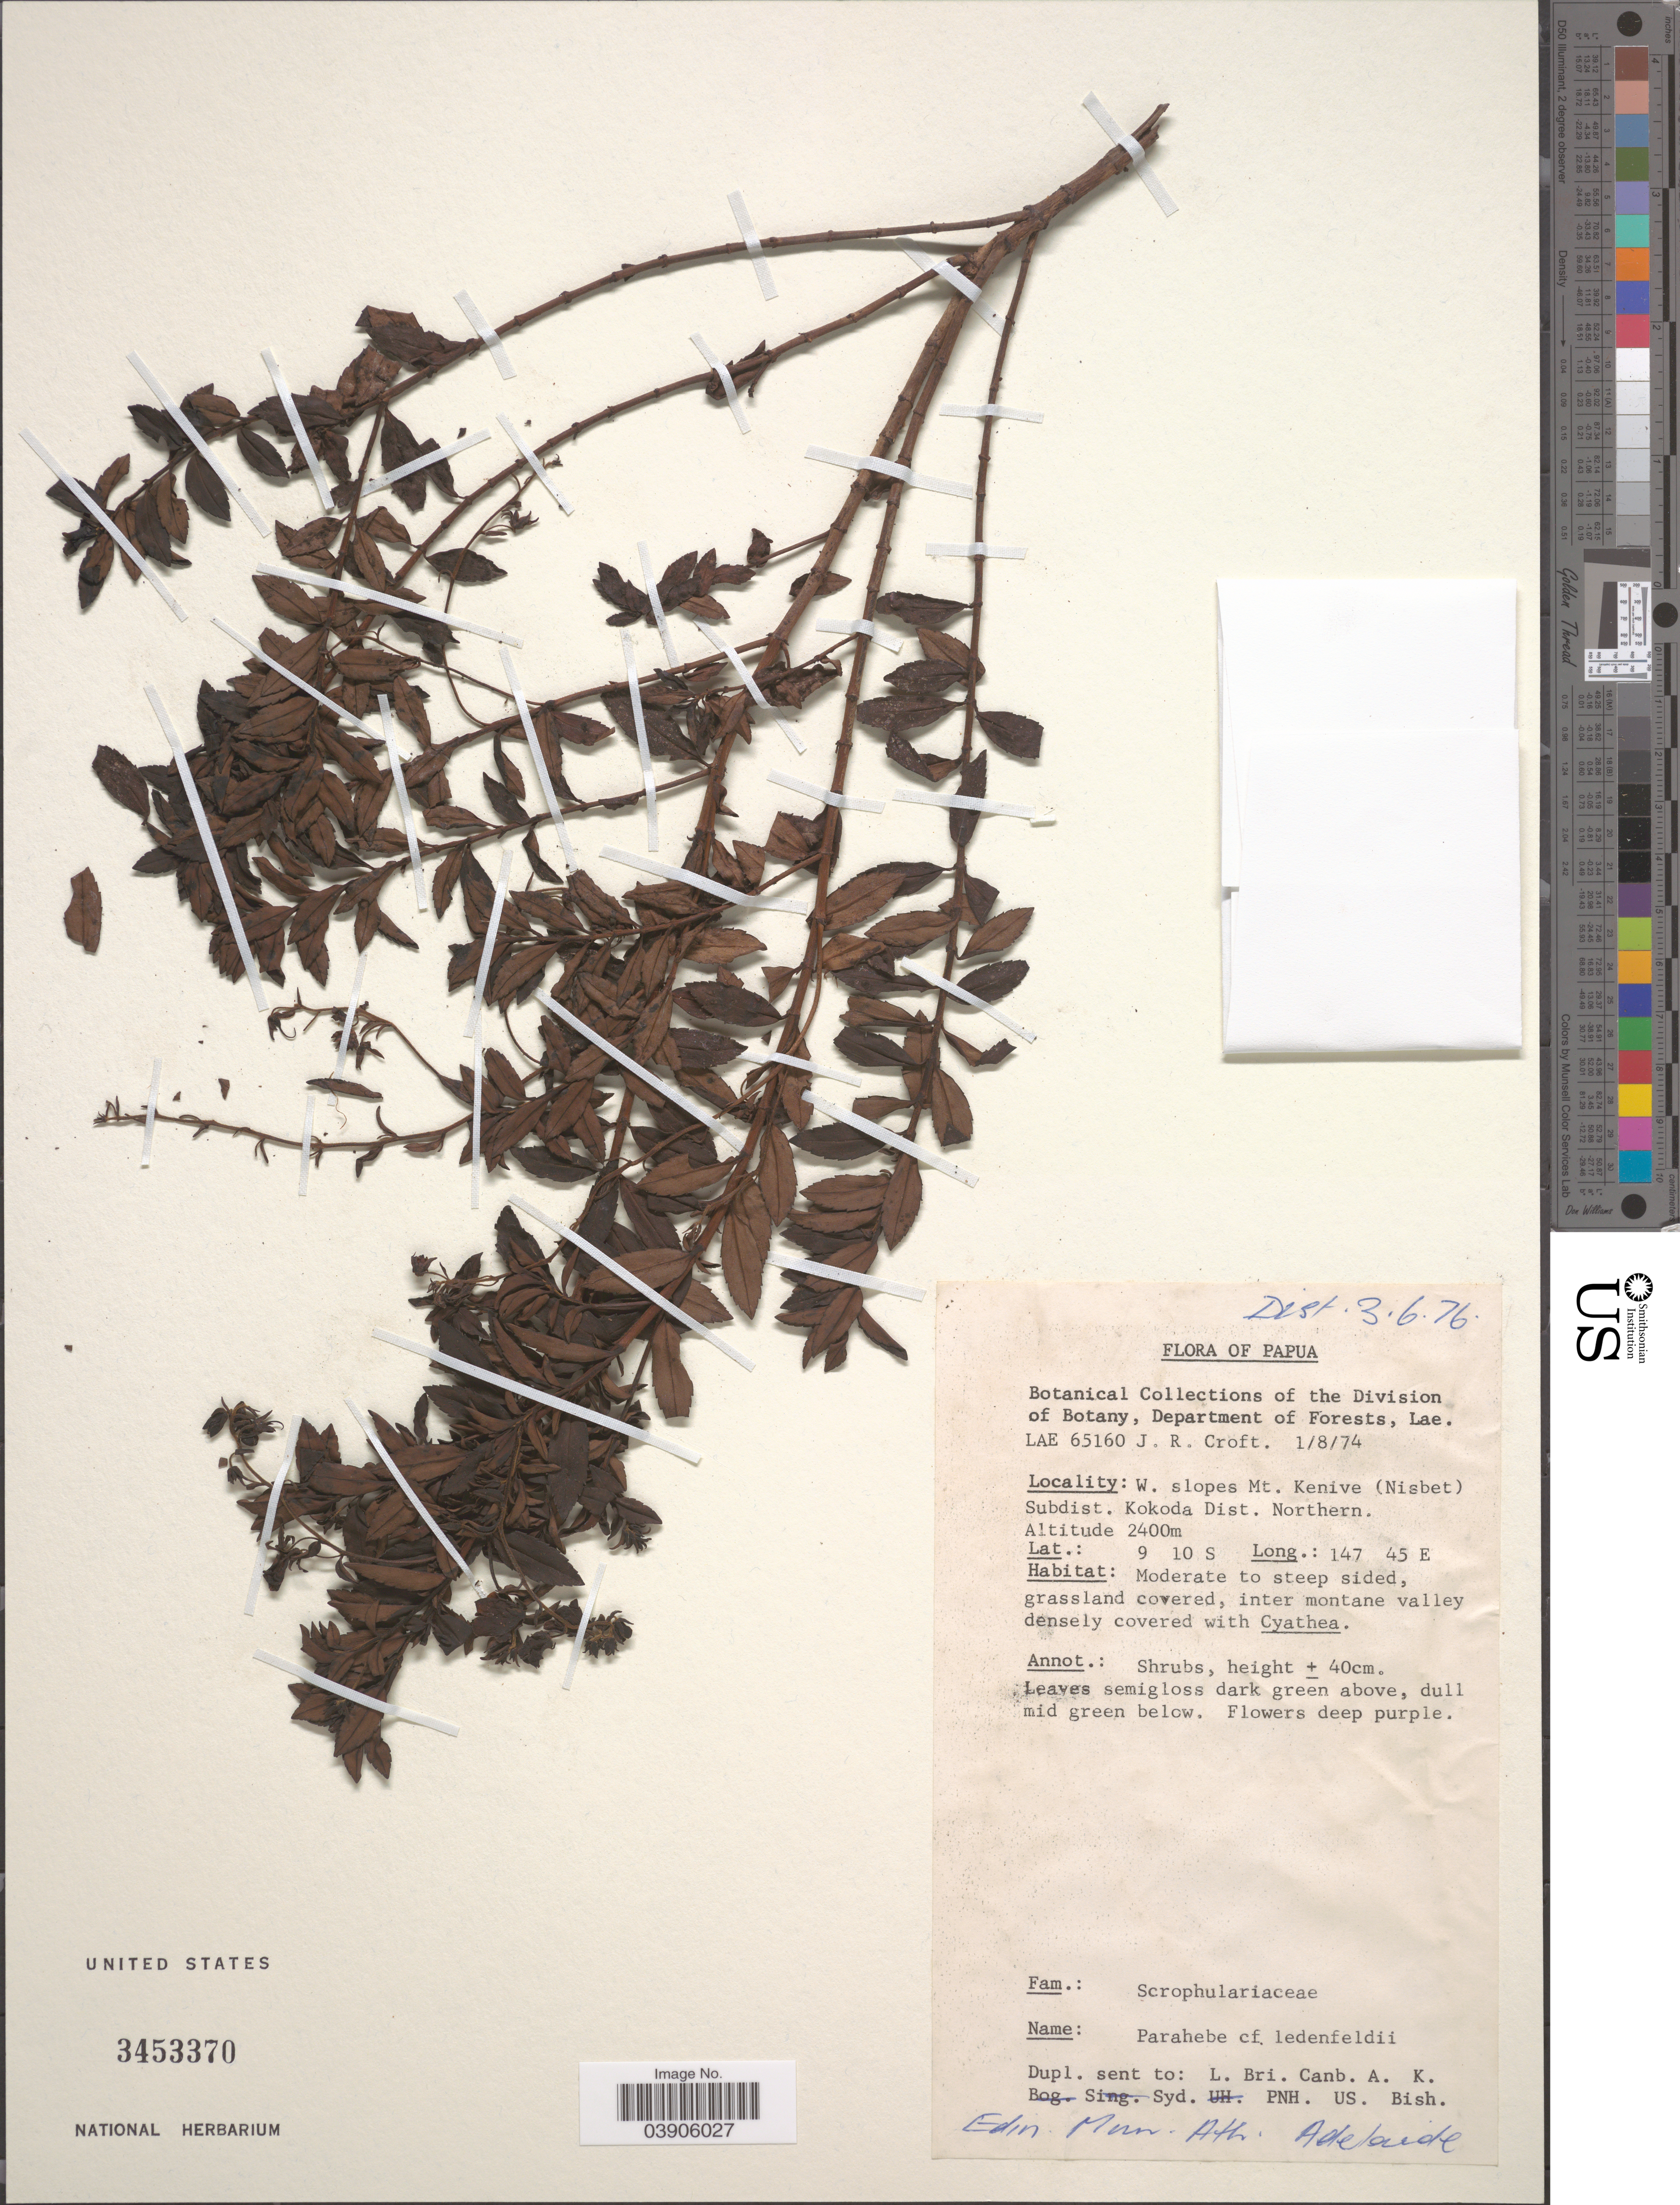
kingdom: Plantae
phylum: Tracheophyta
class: Magnoliopsida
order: Lamiales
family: Plantaginaceae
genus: Parahebe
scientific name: Parahebe lendenfeldii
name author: (F. Muell.) P. Royen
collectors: J. R. Croft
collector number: LAE 65160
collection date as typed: Transcribed d/m/y: 1/8/74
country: Papua New Guinea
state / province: Northern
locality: Papua. W. slopes Mt. Kenive (Nisbet). Subdist. Kokoda Dist. Northern.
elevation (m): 2400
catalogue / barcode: US 3453370